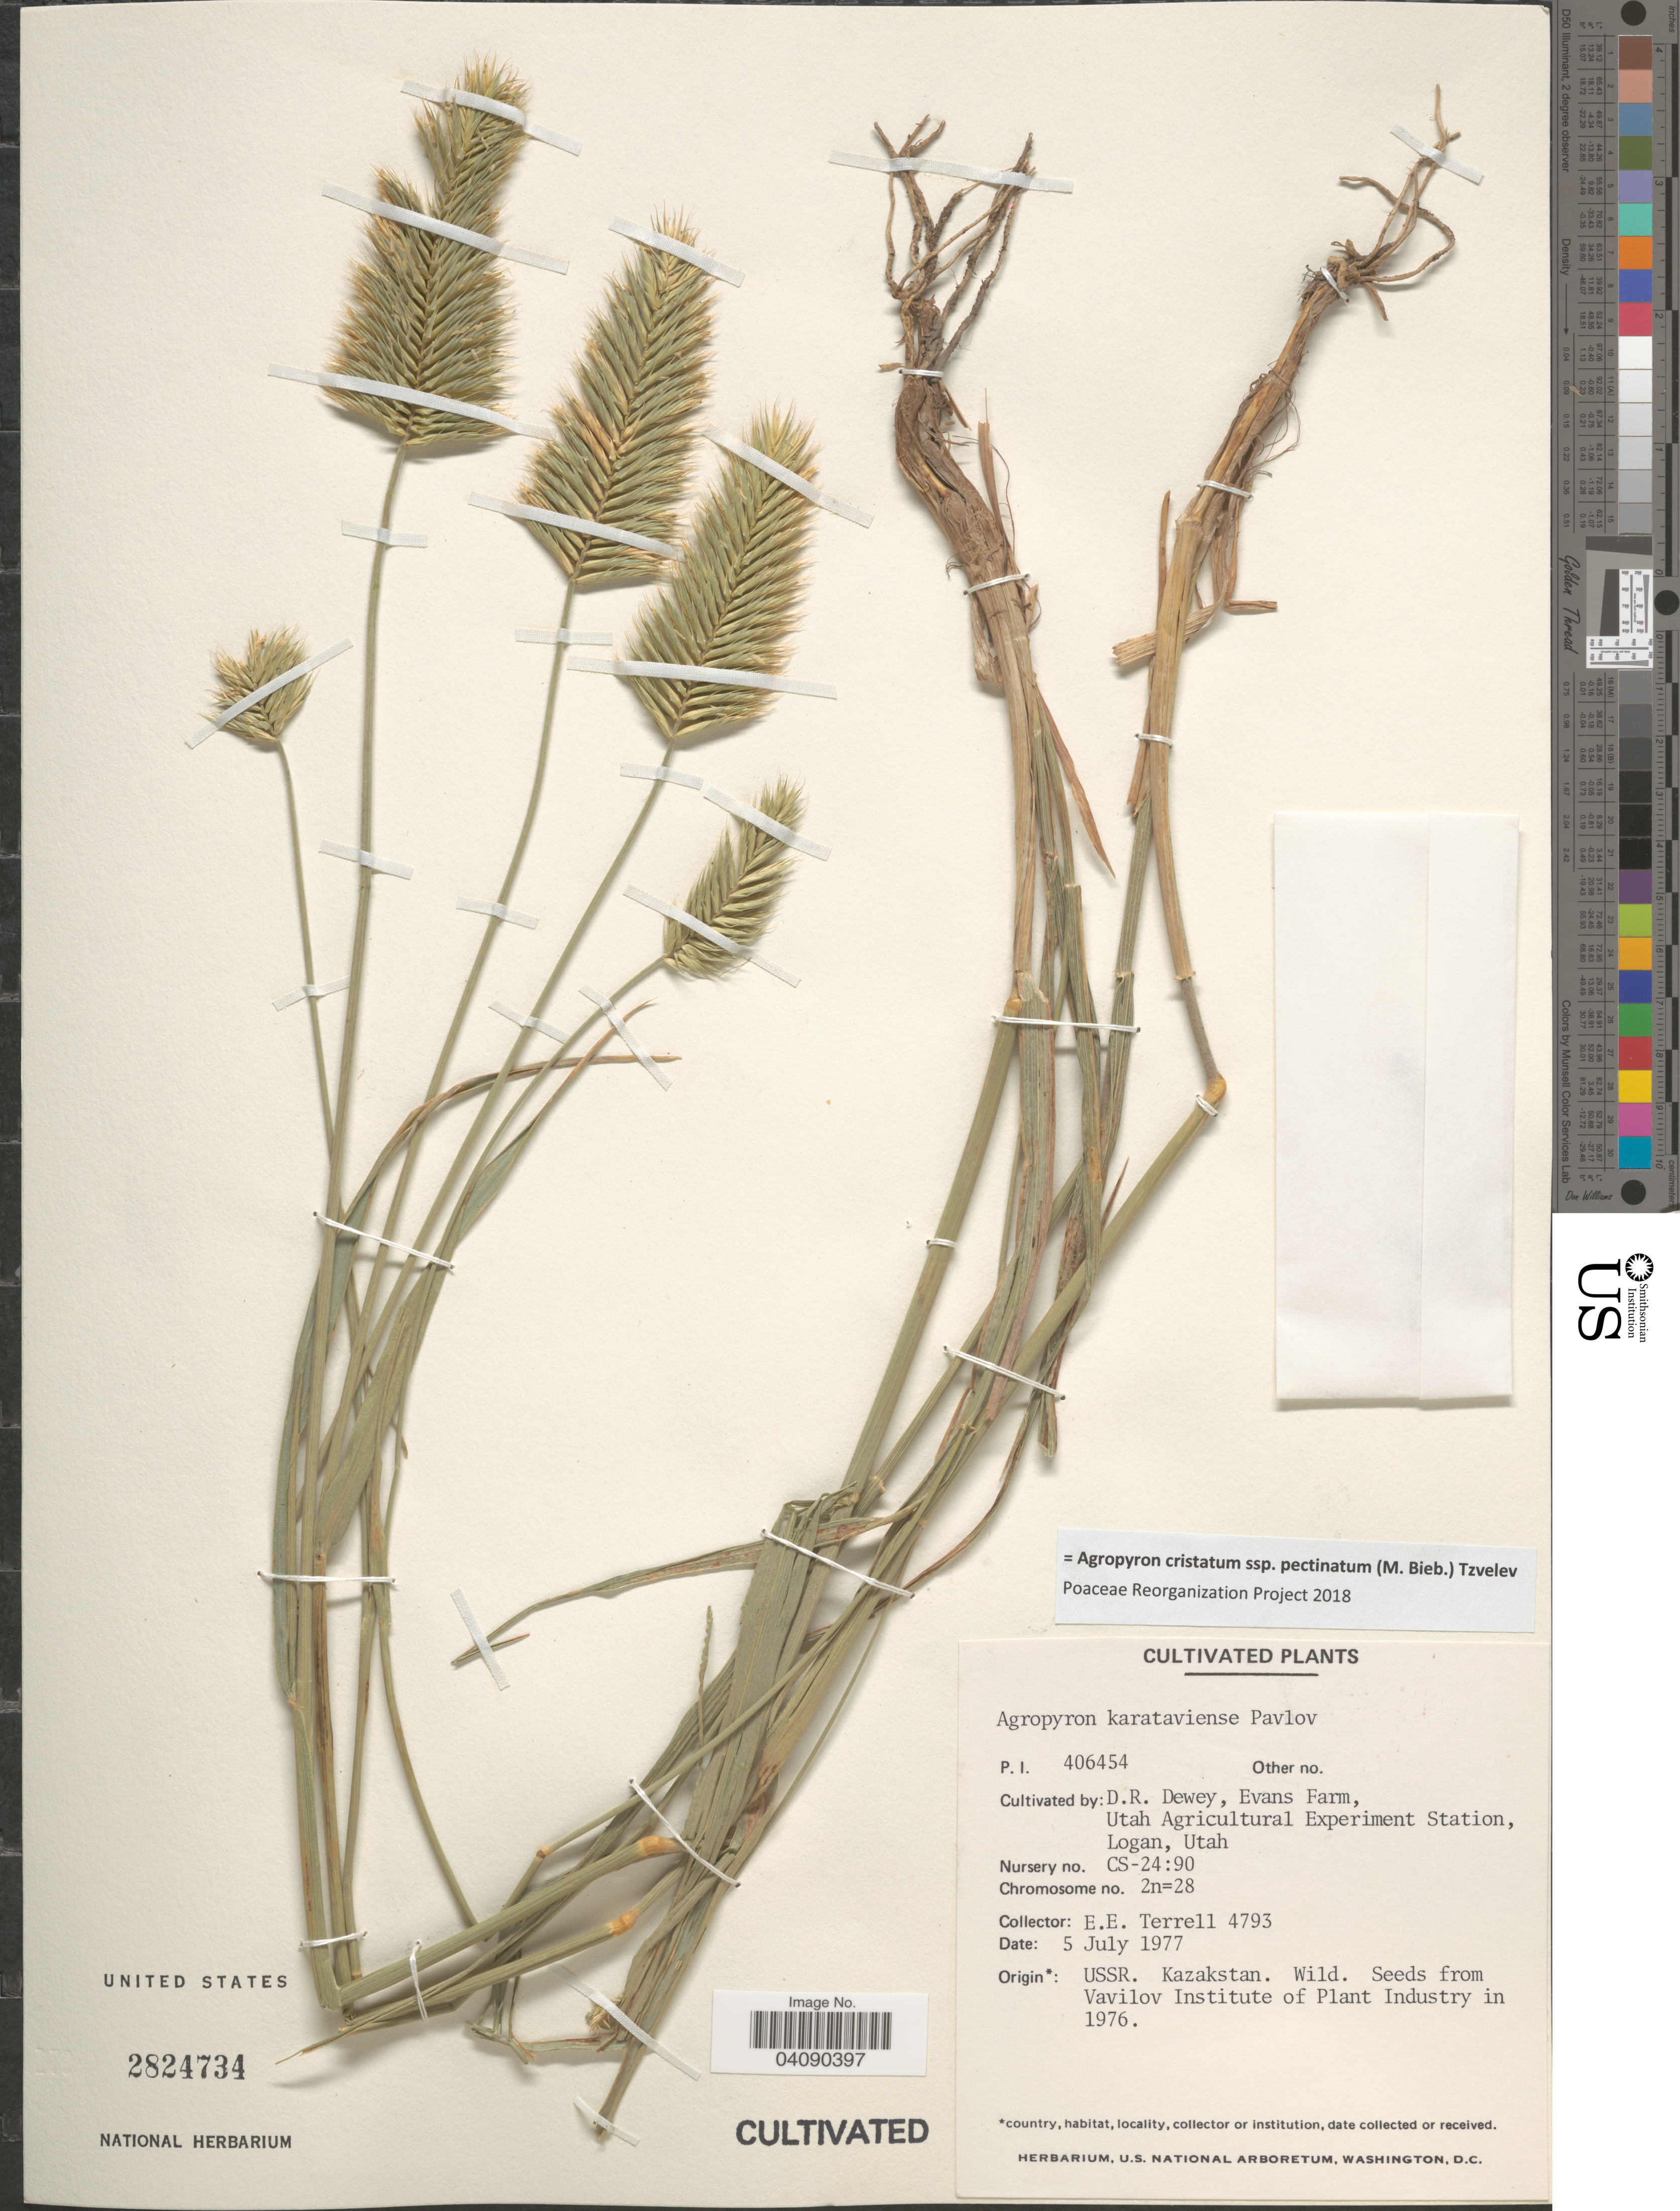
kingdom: Plantae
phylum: Tracheophyta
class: Liliopsida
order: Poales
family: Poaceae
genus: Agropyron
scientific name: Agropyron cristatum subsp. pectinatum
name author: (M. Bieb.) Tzvelev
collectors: E. E. Terrell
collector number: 4793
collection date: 1977-07-05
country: United States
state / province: Utah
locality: Evans Farm, Utah Agricultural Experiment Station, Logan. Nursery no. CS-24:90.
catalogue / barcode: US 2824734